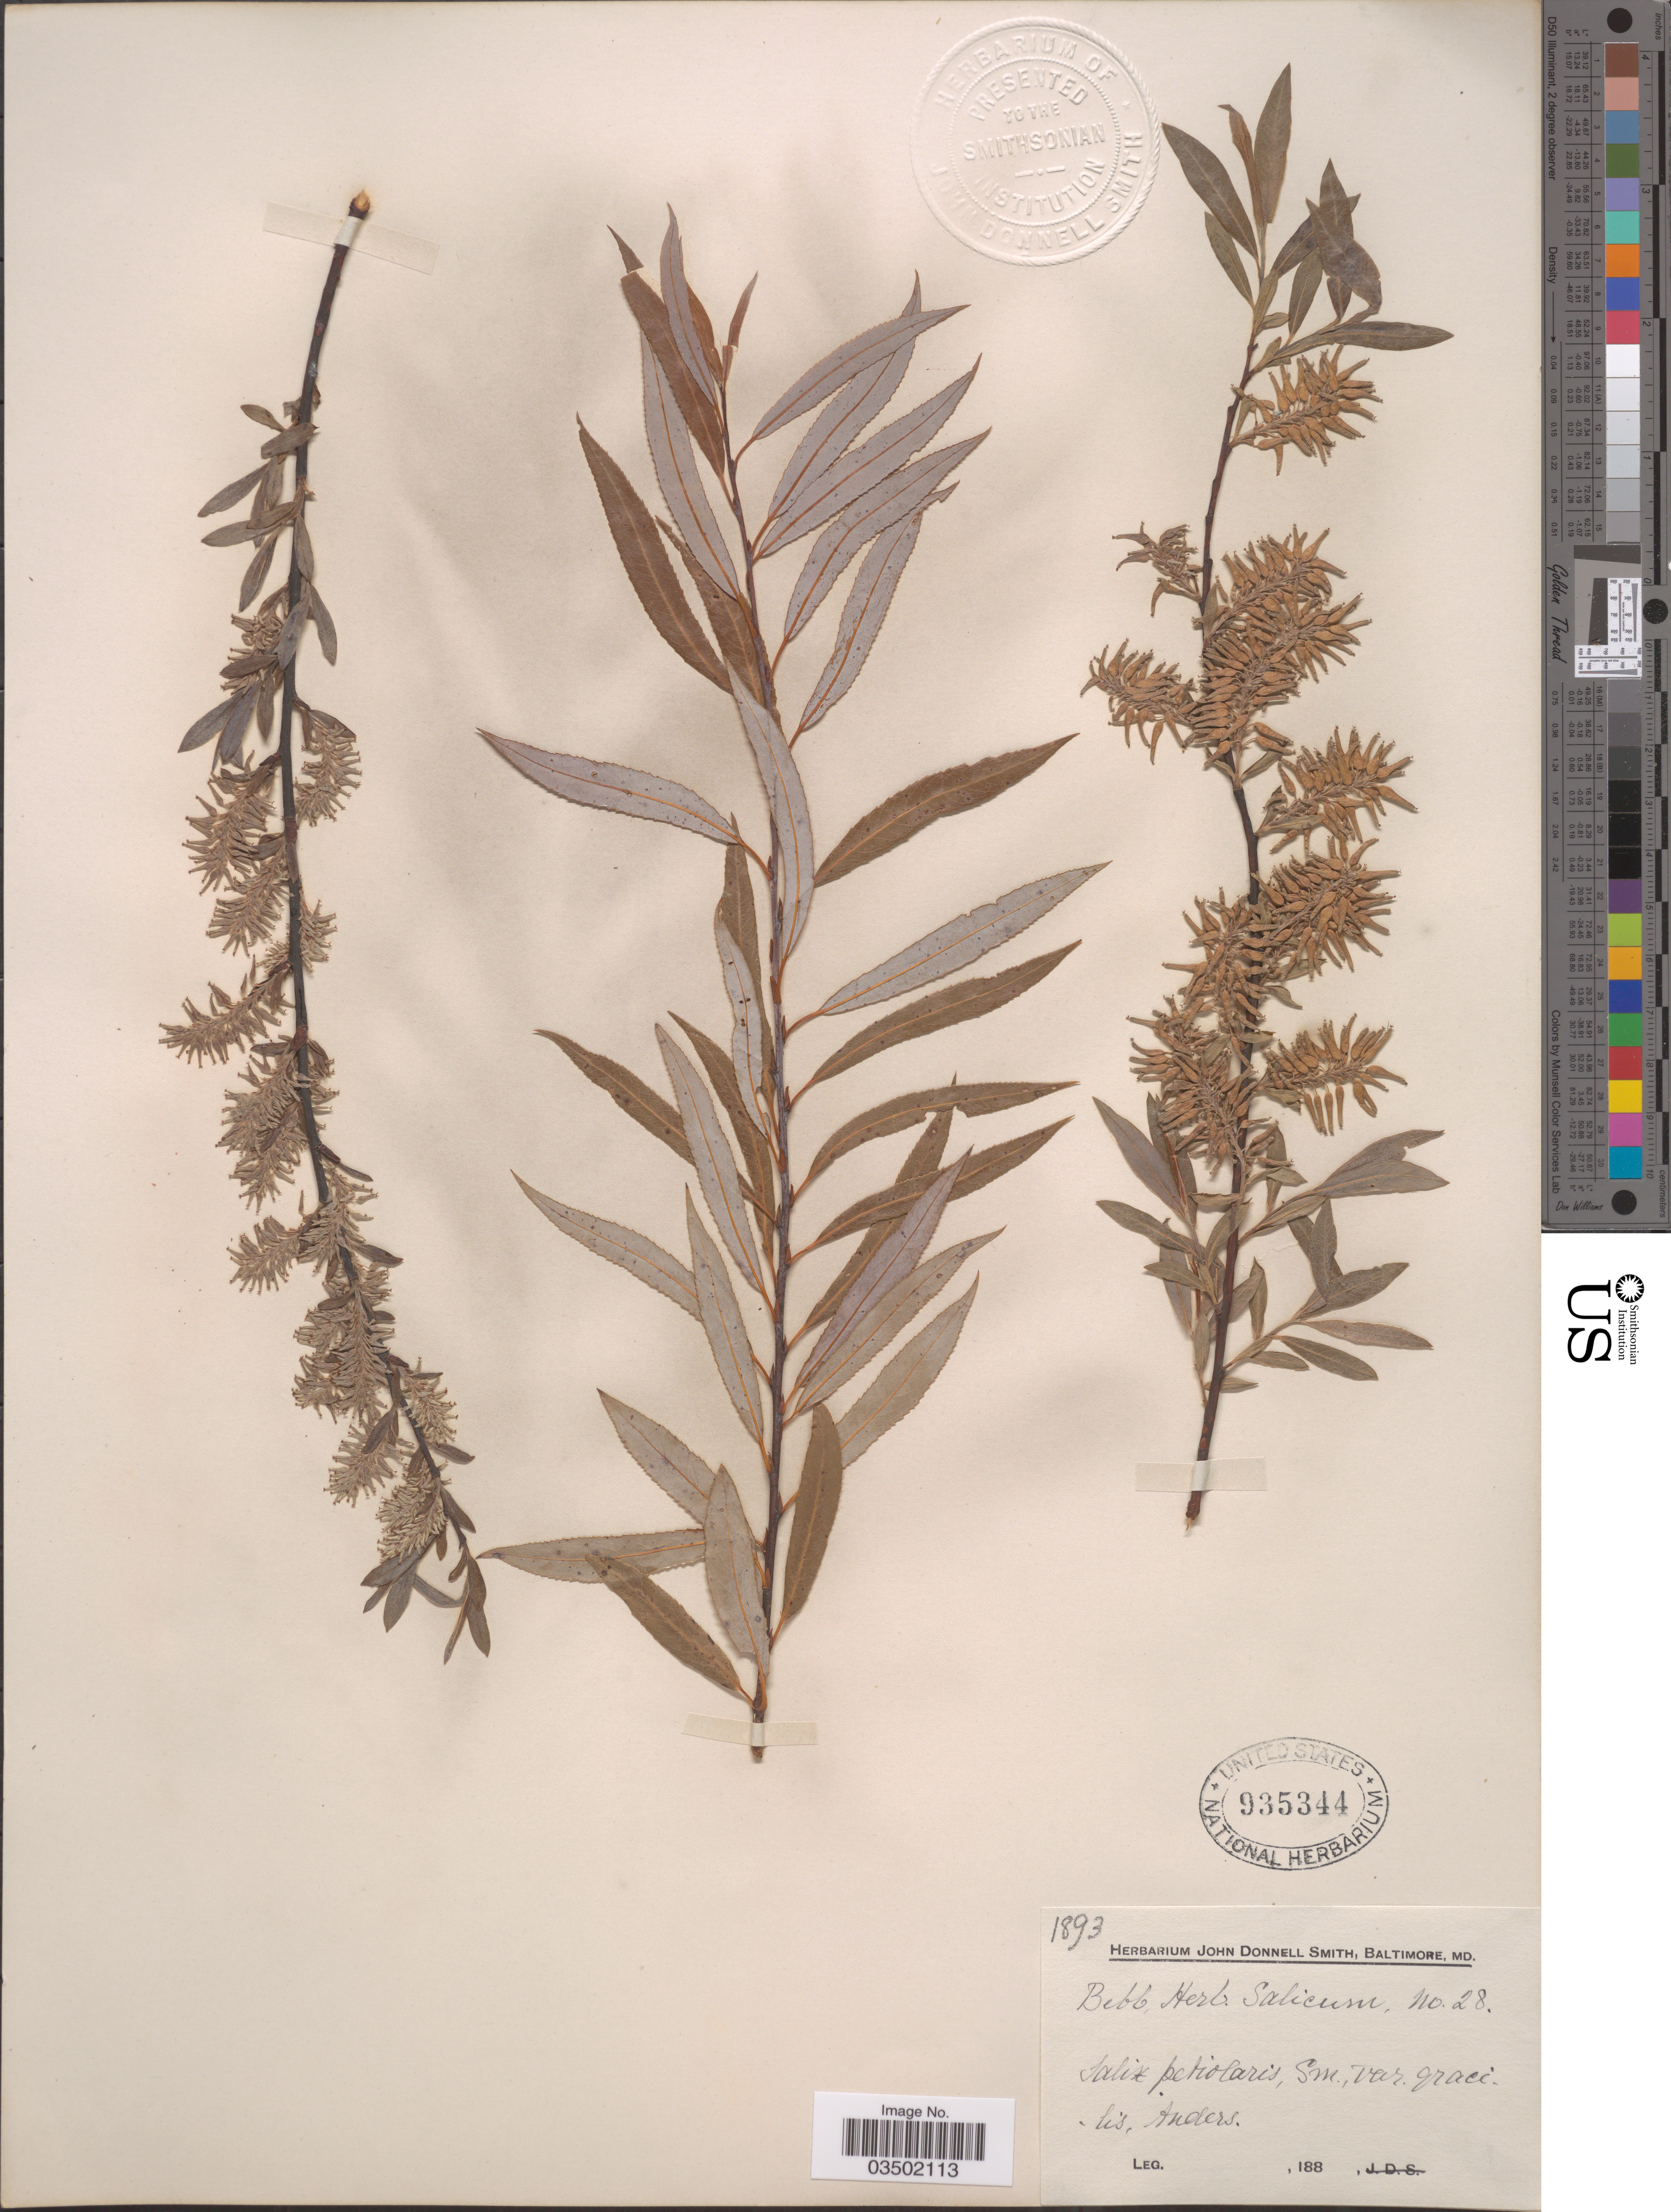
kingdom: Plantae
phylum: Tracheophyta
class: Magnoliopsida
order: Malpighiales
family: Salicaceae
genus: Salix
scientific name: Salix petiolaris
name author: Sm.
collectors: ex Herb. John Donnell Smith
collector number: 1893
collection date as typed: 188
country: United States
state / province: Maryland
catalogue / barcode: US 935344